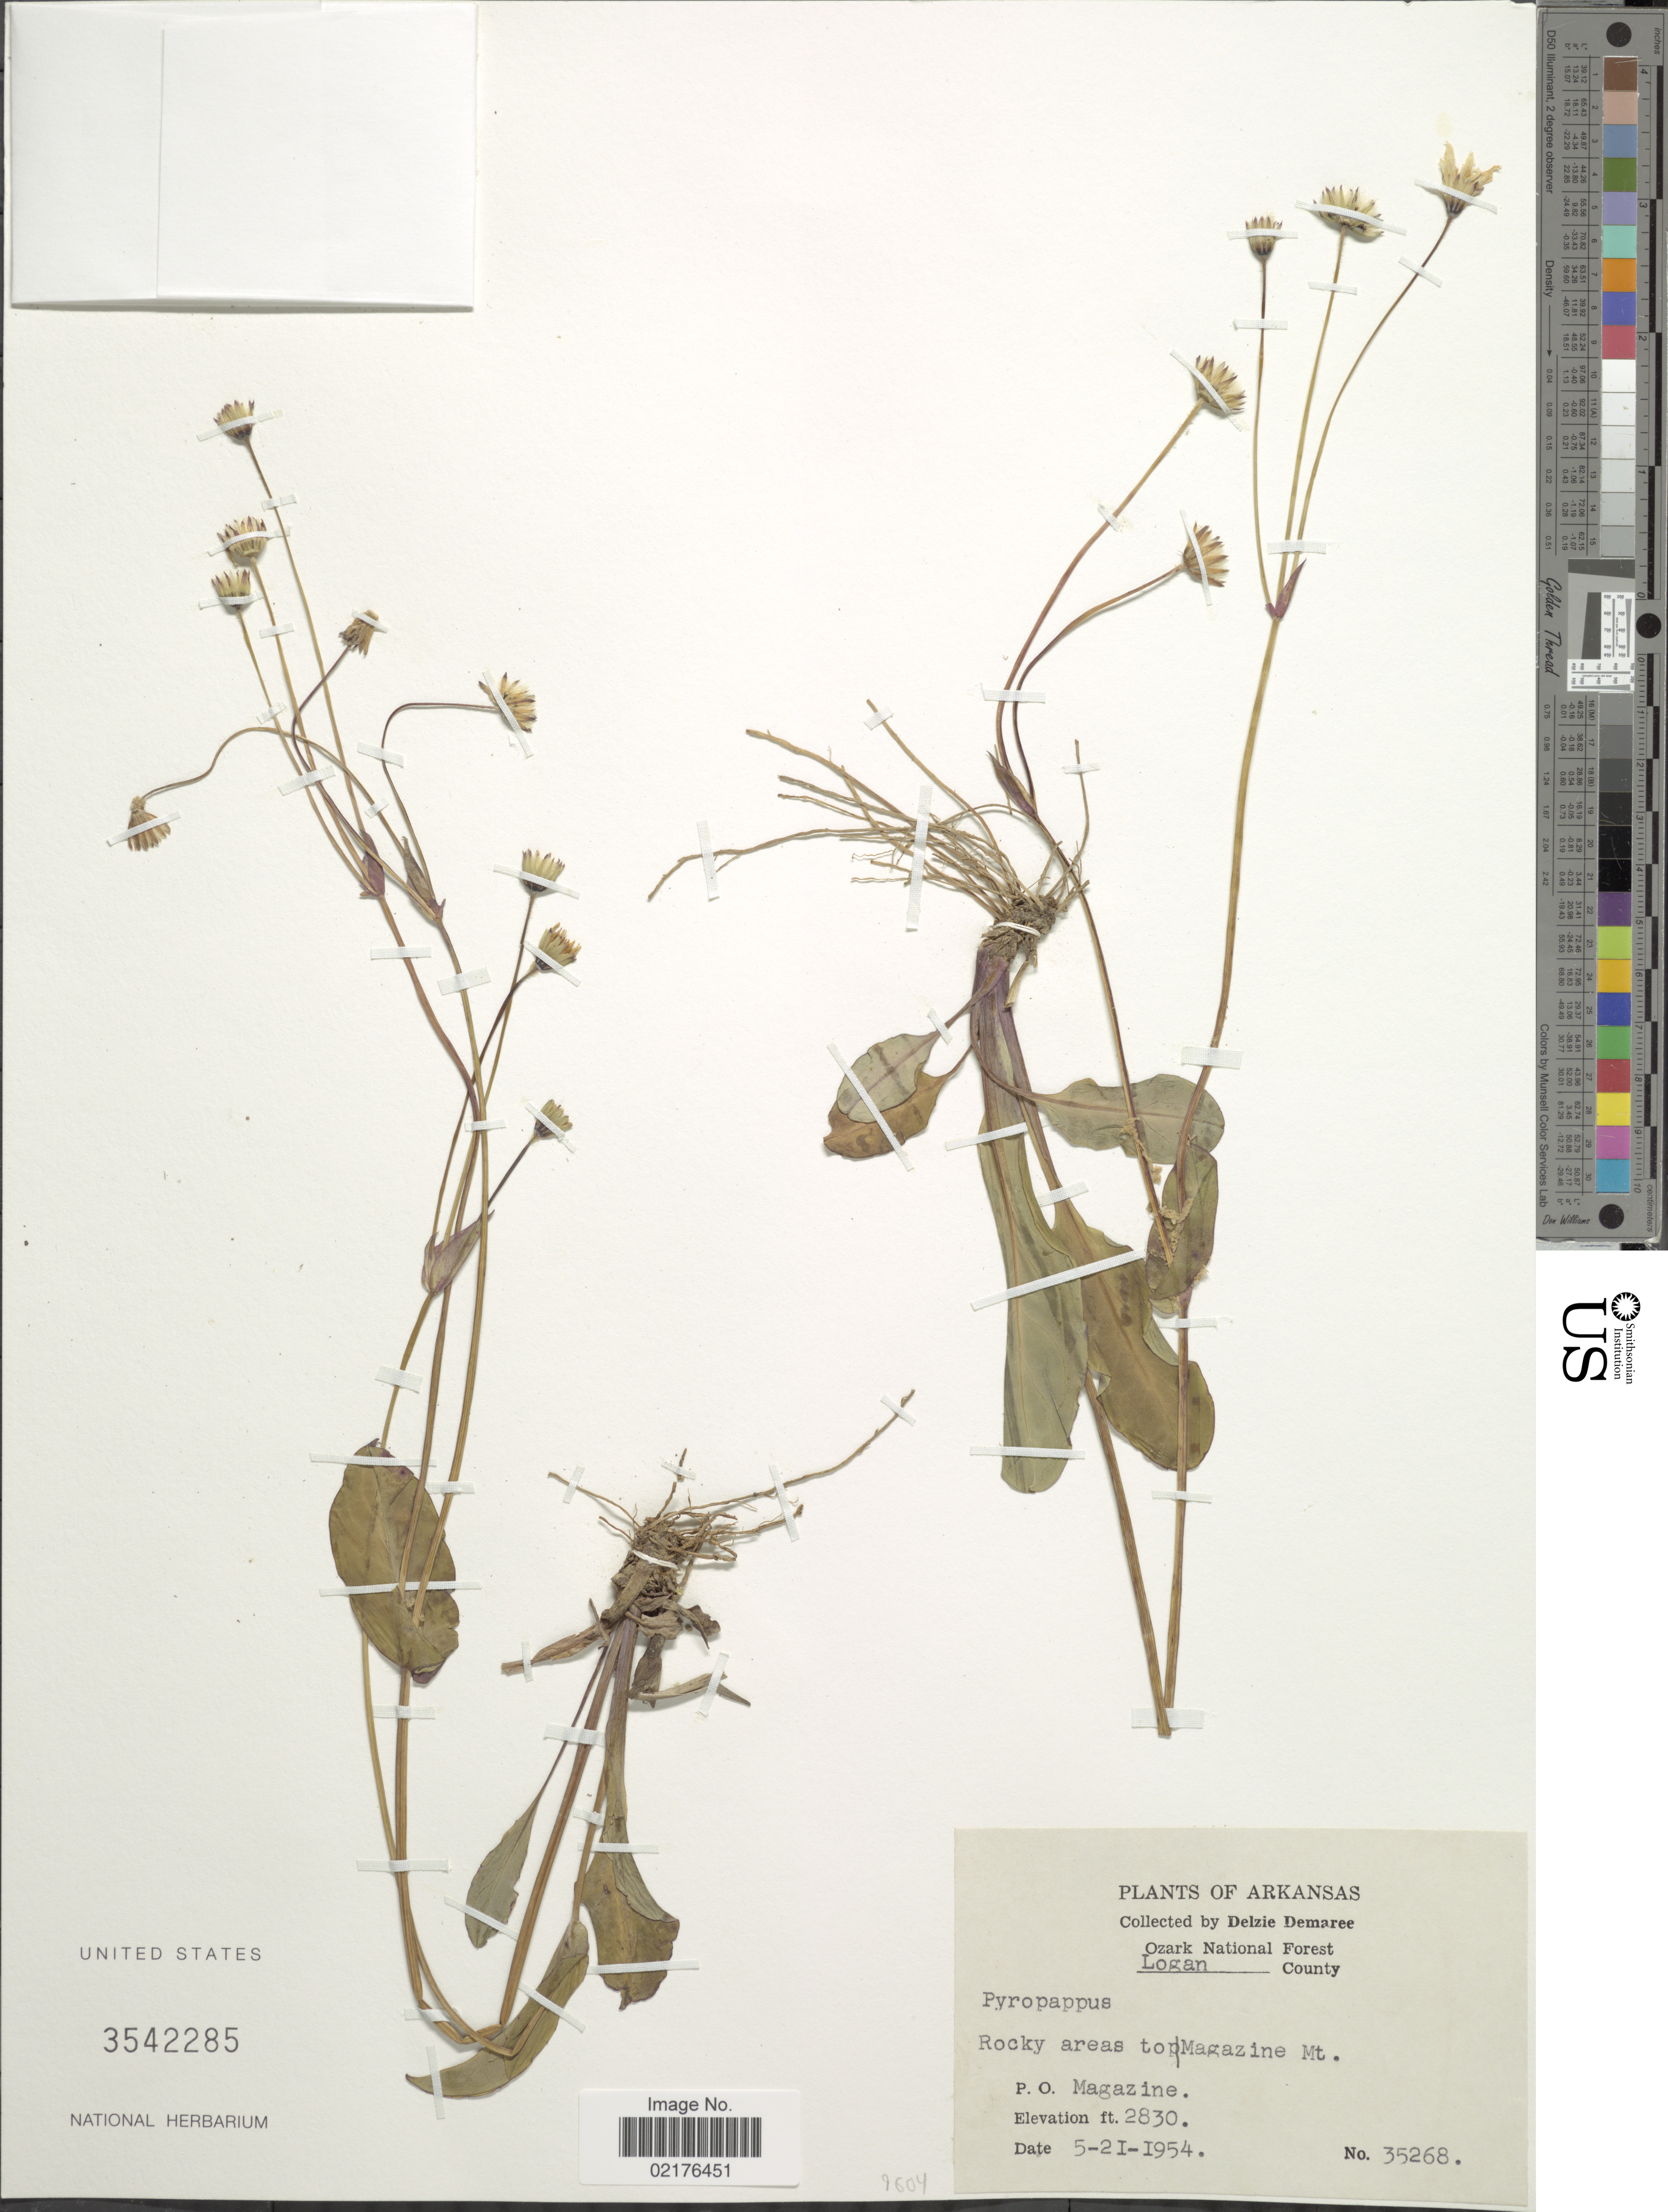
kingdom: Plantae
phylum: Tracheophyta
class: Magnoliopsida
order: Asterales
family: Asteraceae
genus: Pyrrhopappus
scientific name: Pyrrhopappus rothrockii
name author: A. Gray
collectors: D. Demaree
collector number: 35268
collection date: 1954-05-21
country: United States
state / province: Arkansas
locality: Ozark National Forest, Logan County, P.O. Magazine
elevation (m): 863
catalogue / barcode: US 3542285